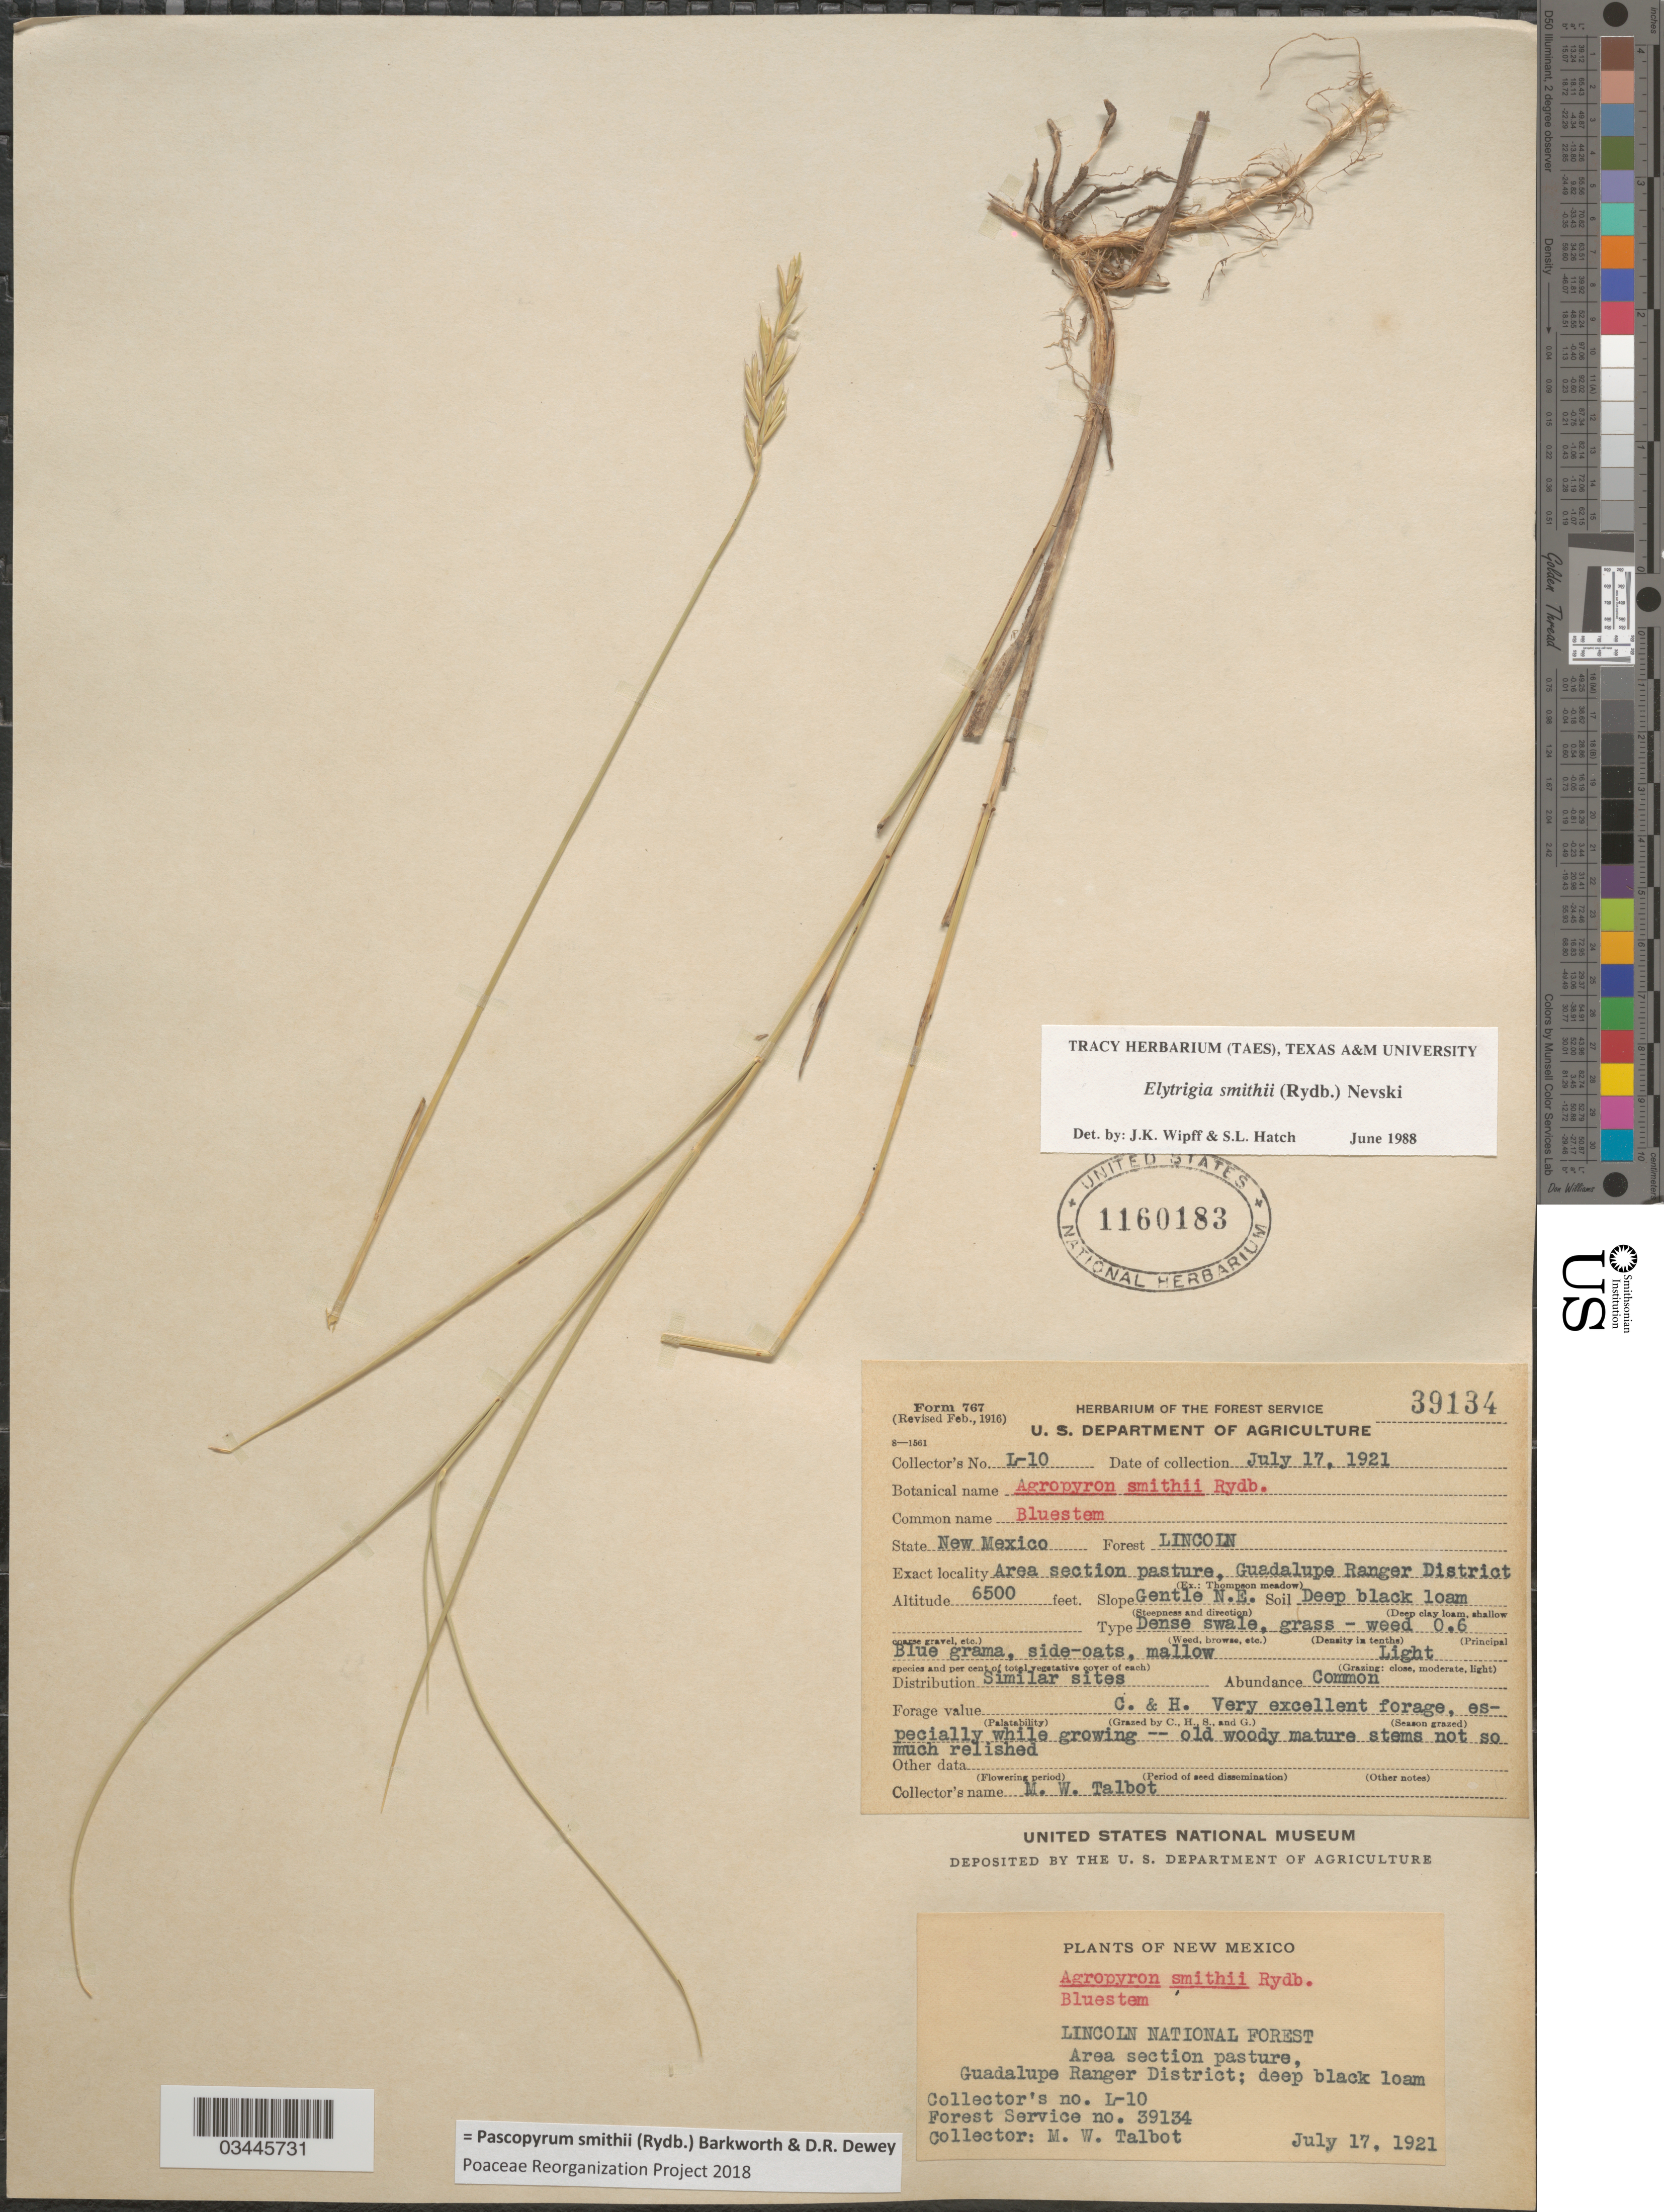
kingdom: Plantae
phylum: Tracheophyta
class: Liliopsida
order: Poales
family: Poaceae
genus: Pascopyrum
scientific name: Pascopyrum smithii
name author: (Rydb.) Barkworth & Dewey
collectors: M. Talbot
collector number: L-10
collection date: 1921-07-17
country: United States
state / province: New Mexico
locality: Forest Lincoln. Area section pasture, Guadalupe Ranger District.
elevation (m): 1981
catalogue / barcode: US 1160183